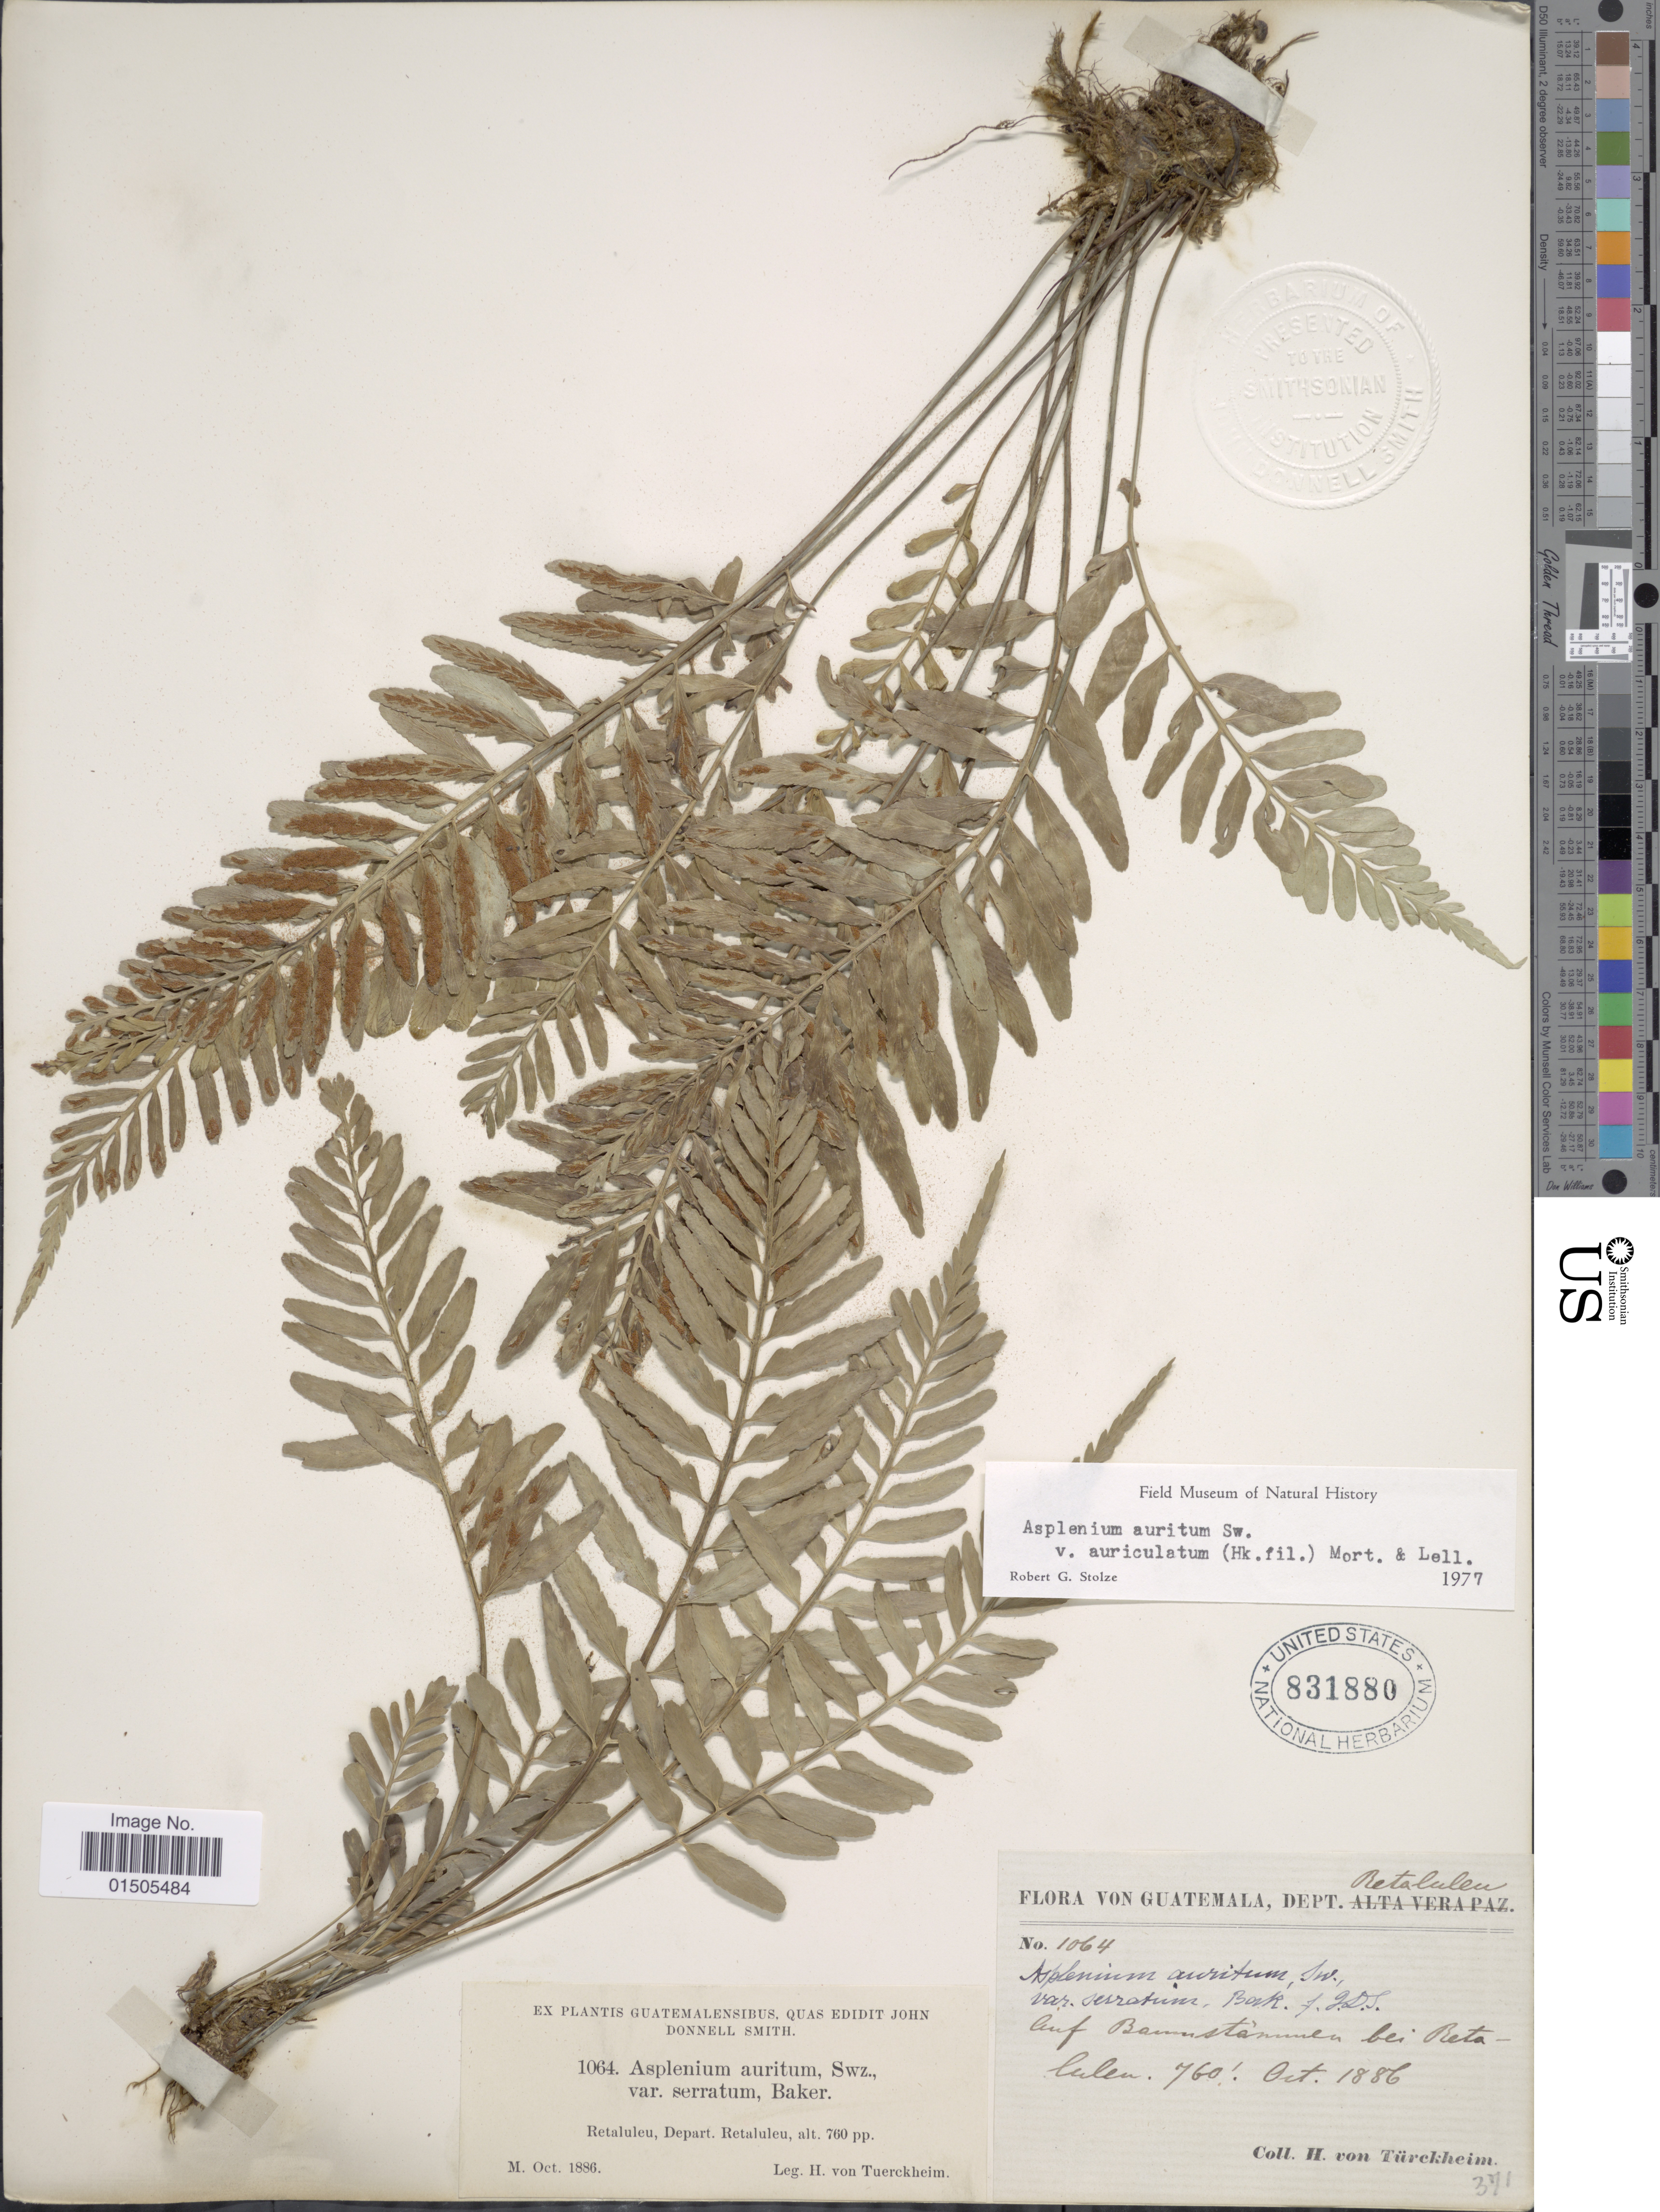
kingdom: Plantae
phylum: Tracheophyta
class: Polypodiopsida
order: Polypodiales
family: Aspleniaceae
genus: Asplenium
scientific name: Asplenium auritum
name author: Sw.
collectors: H. von Türckheim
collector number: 1064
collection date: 1886-10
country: Guatemala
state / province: Retalhuleu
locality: Retaluleu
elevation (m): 232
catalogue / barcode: US 831880